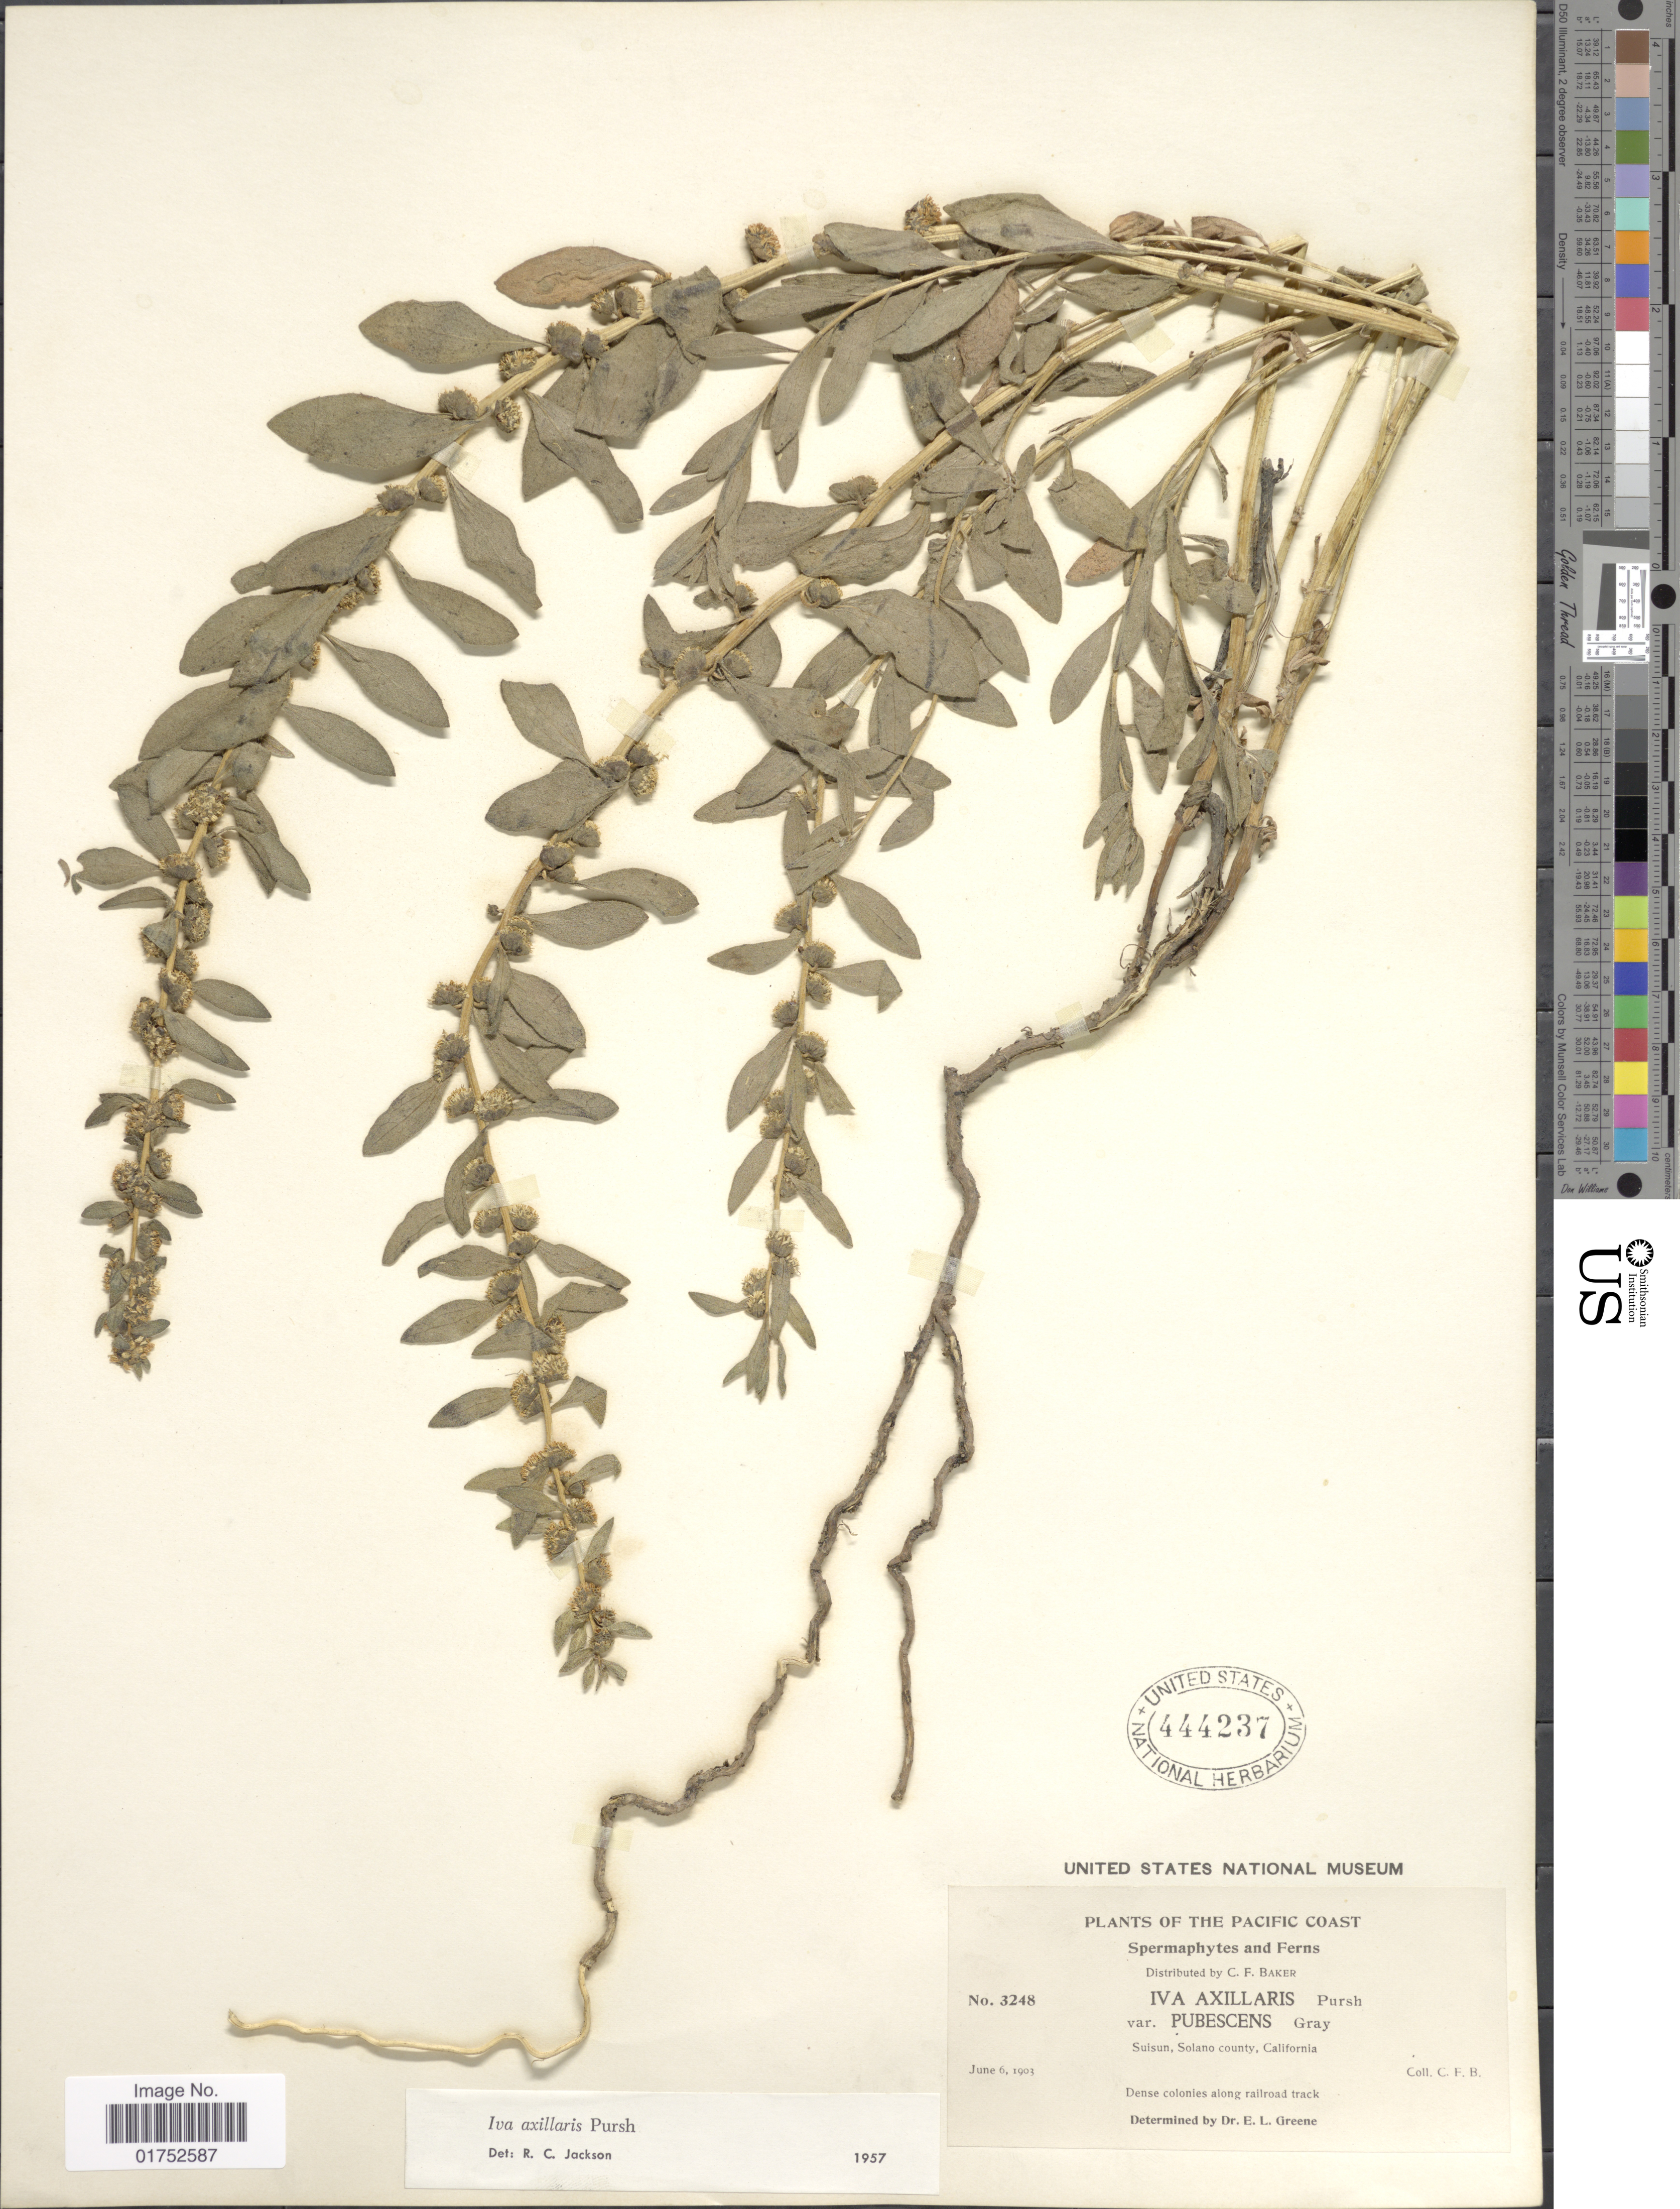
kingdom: Plantae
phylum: Tracheophyta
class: Magnoliopsida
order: Asterales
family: Asteraceae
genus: Iva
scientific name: Iva axillaris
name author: Pursh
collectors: C. F. Baker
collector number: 3248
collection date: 1903-06-06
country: United States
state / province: California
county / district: Solano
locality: The Pacific Coast, Suisun, Solano County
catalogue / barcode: US 444237